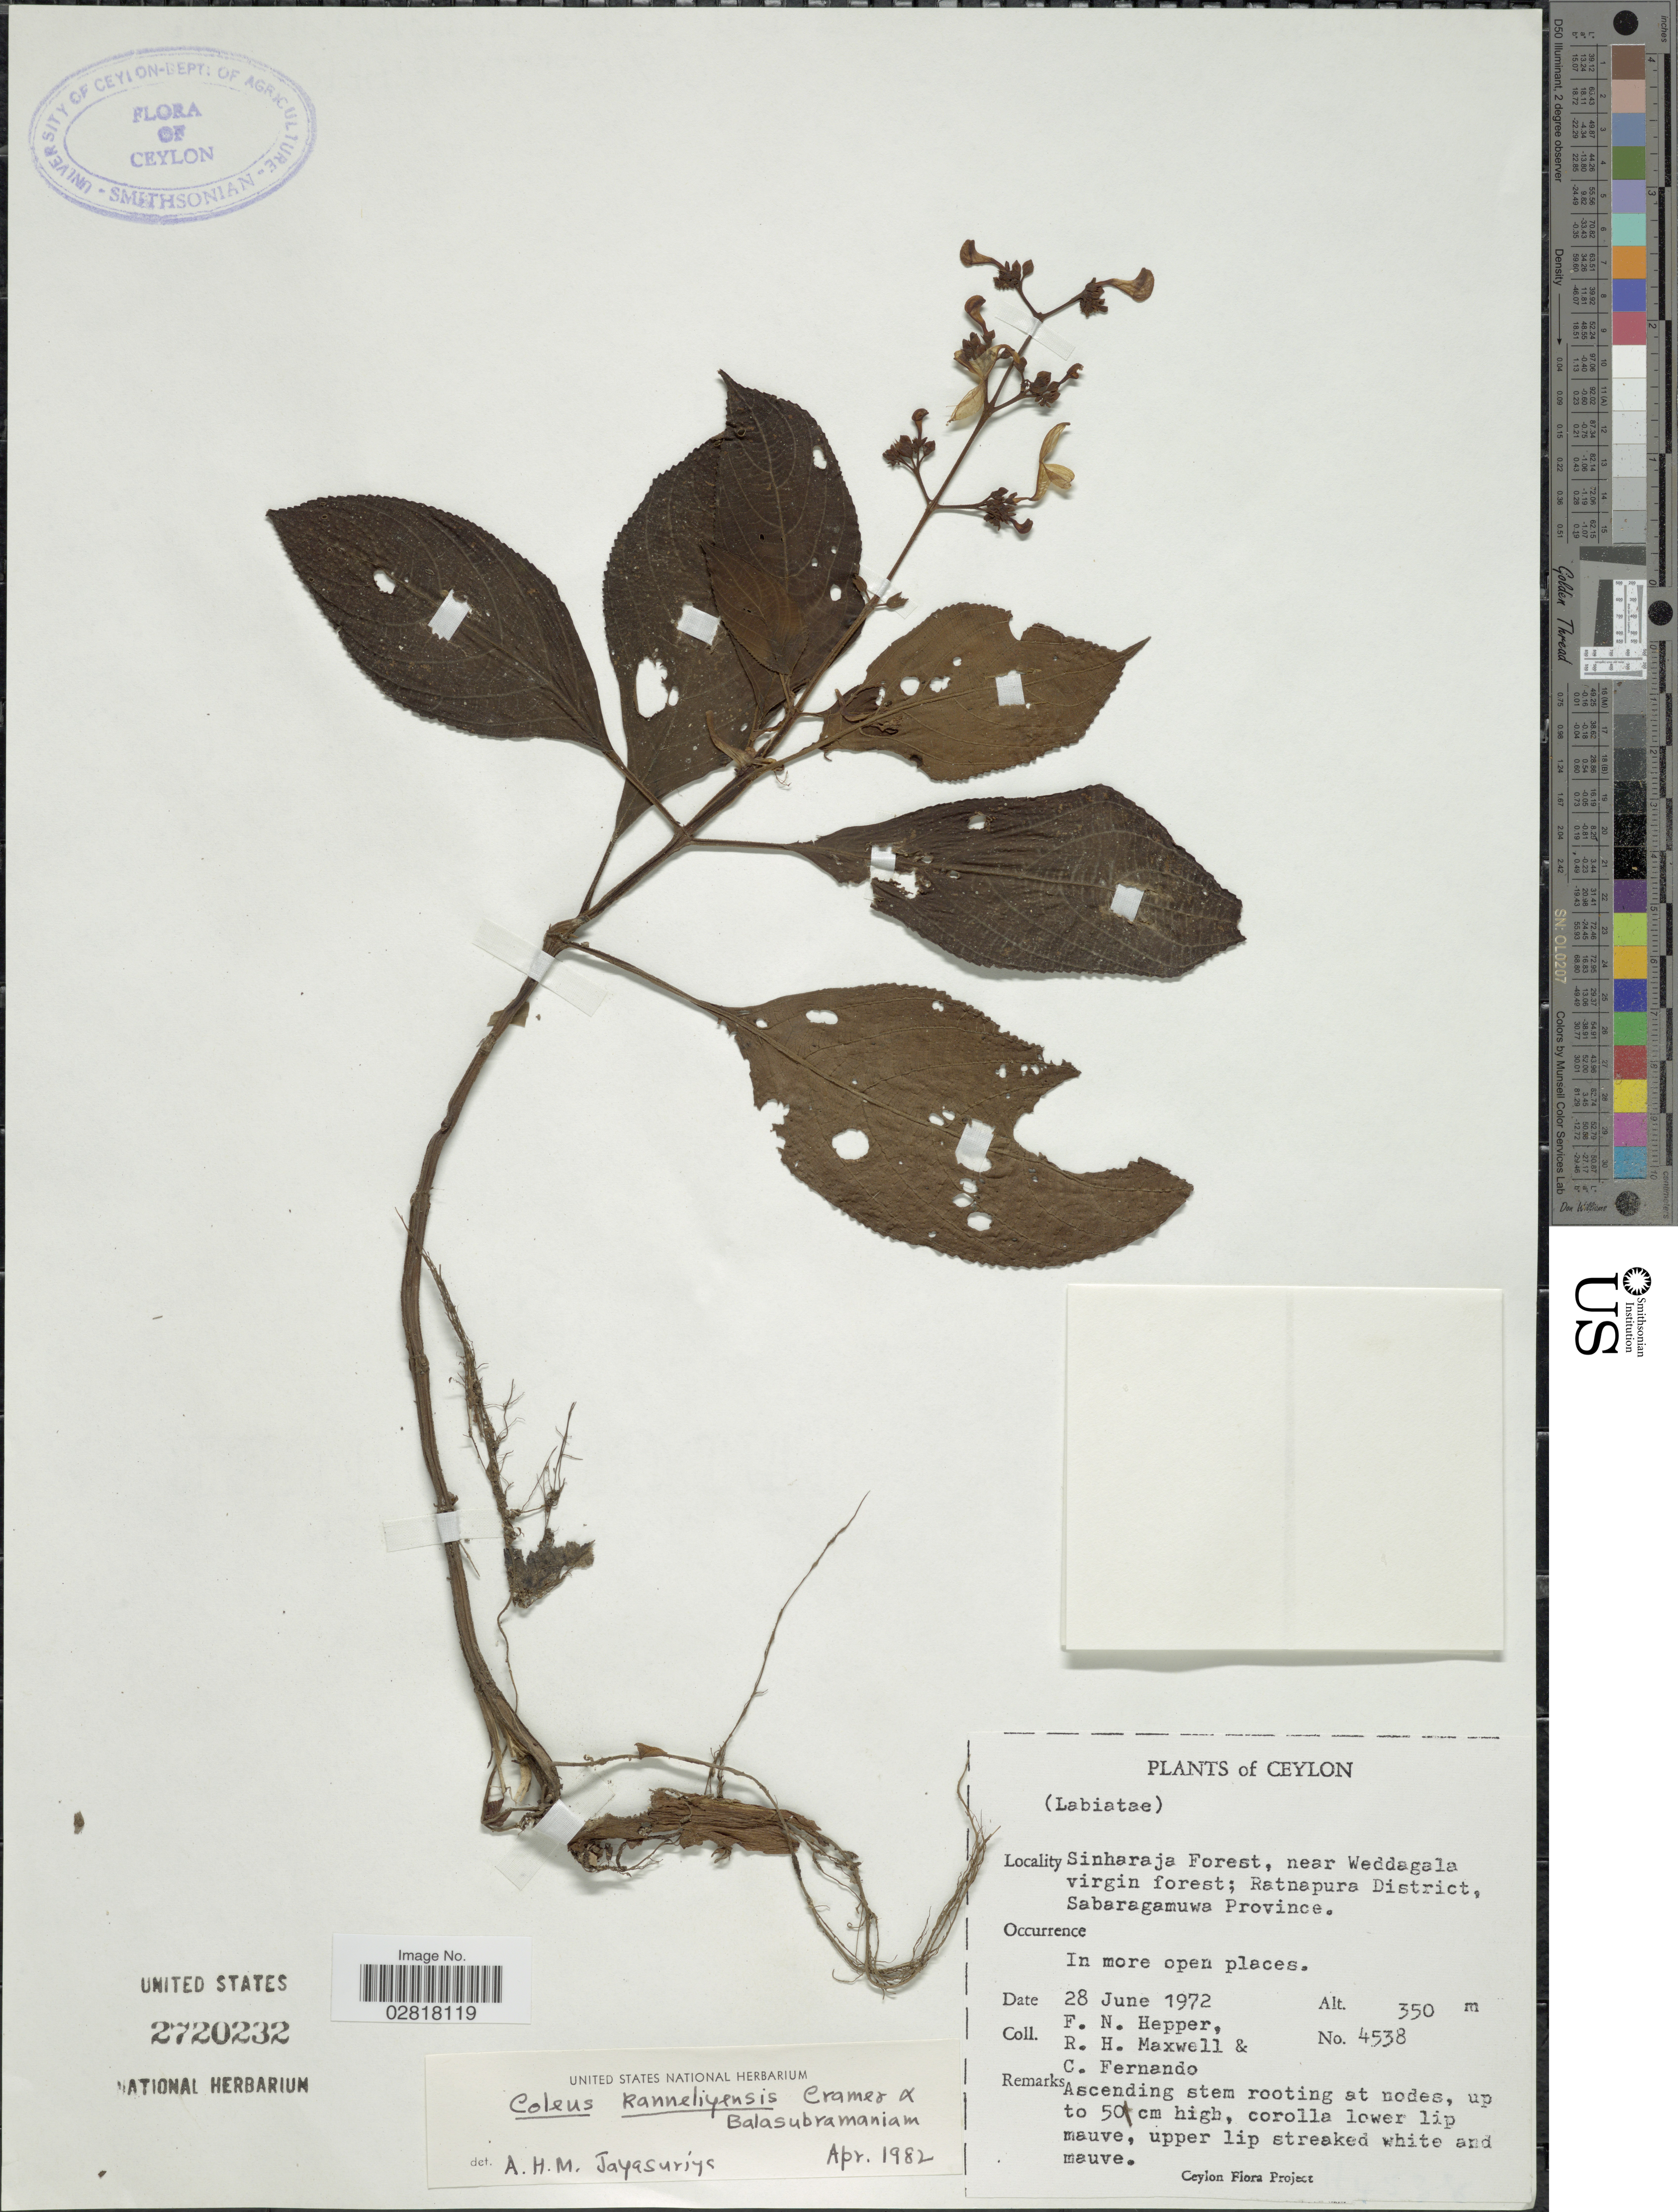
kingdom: Plantae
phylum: Tracheophyta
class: Magnoliopsida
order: Lamiales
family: Lamiaceae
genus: Plectranthus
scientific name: Plectranthus kanneliyensis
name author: (L.H. Cramer & Balas.) R.H. Willemse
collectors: F. Hepper, R. Maxwell & C. Fernando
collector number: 4538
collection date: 1972-06-28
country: Sri Lanka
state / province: Sabaragamuwa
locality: Ceylon, Sinharaja Forest, near Weddagala virgin forest; Ratnapura District.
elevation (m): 350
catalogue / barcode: US 2720232